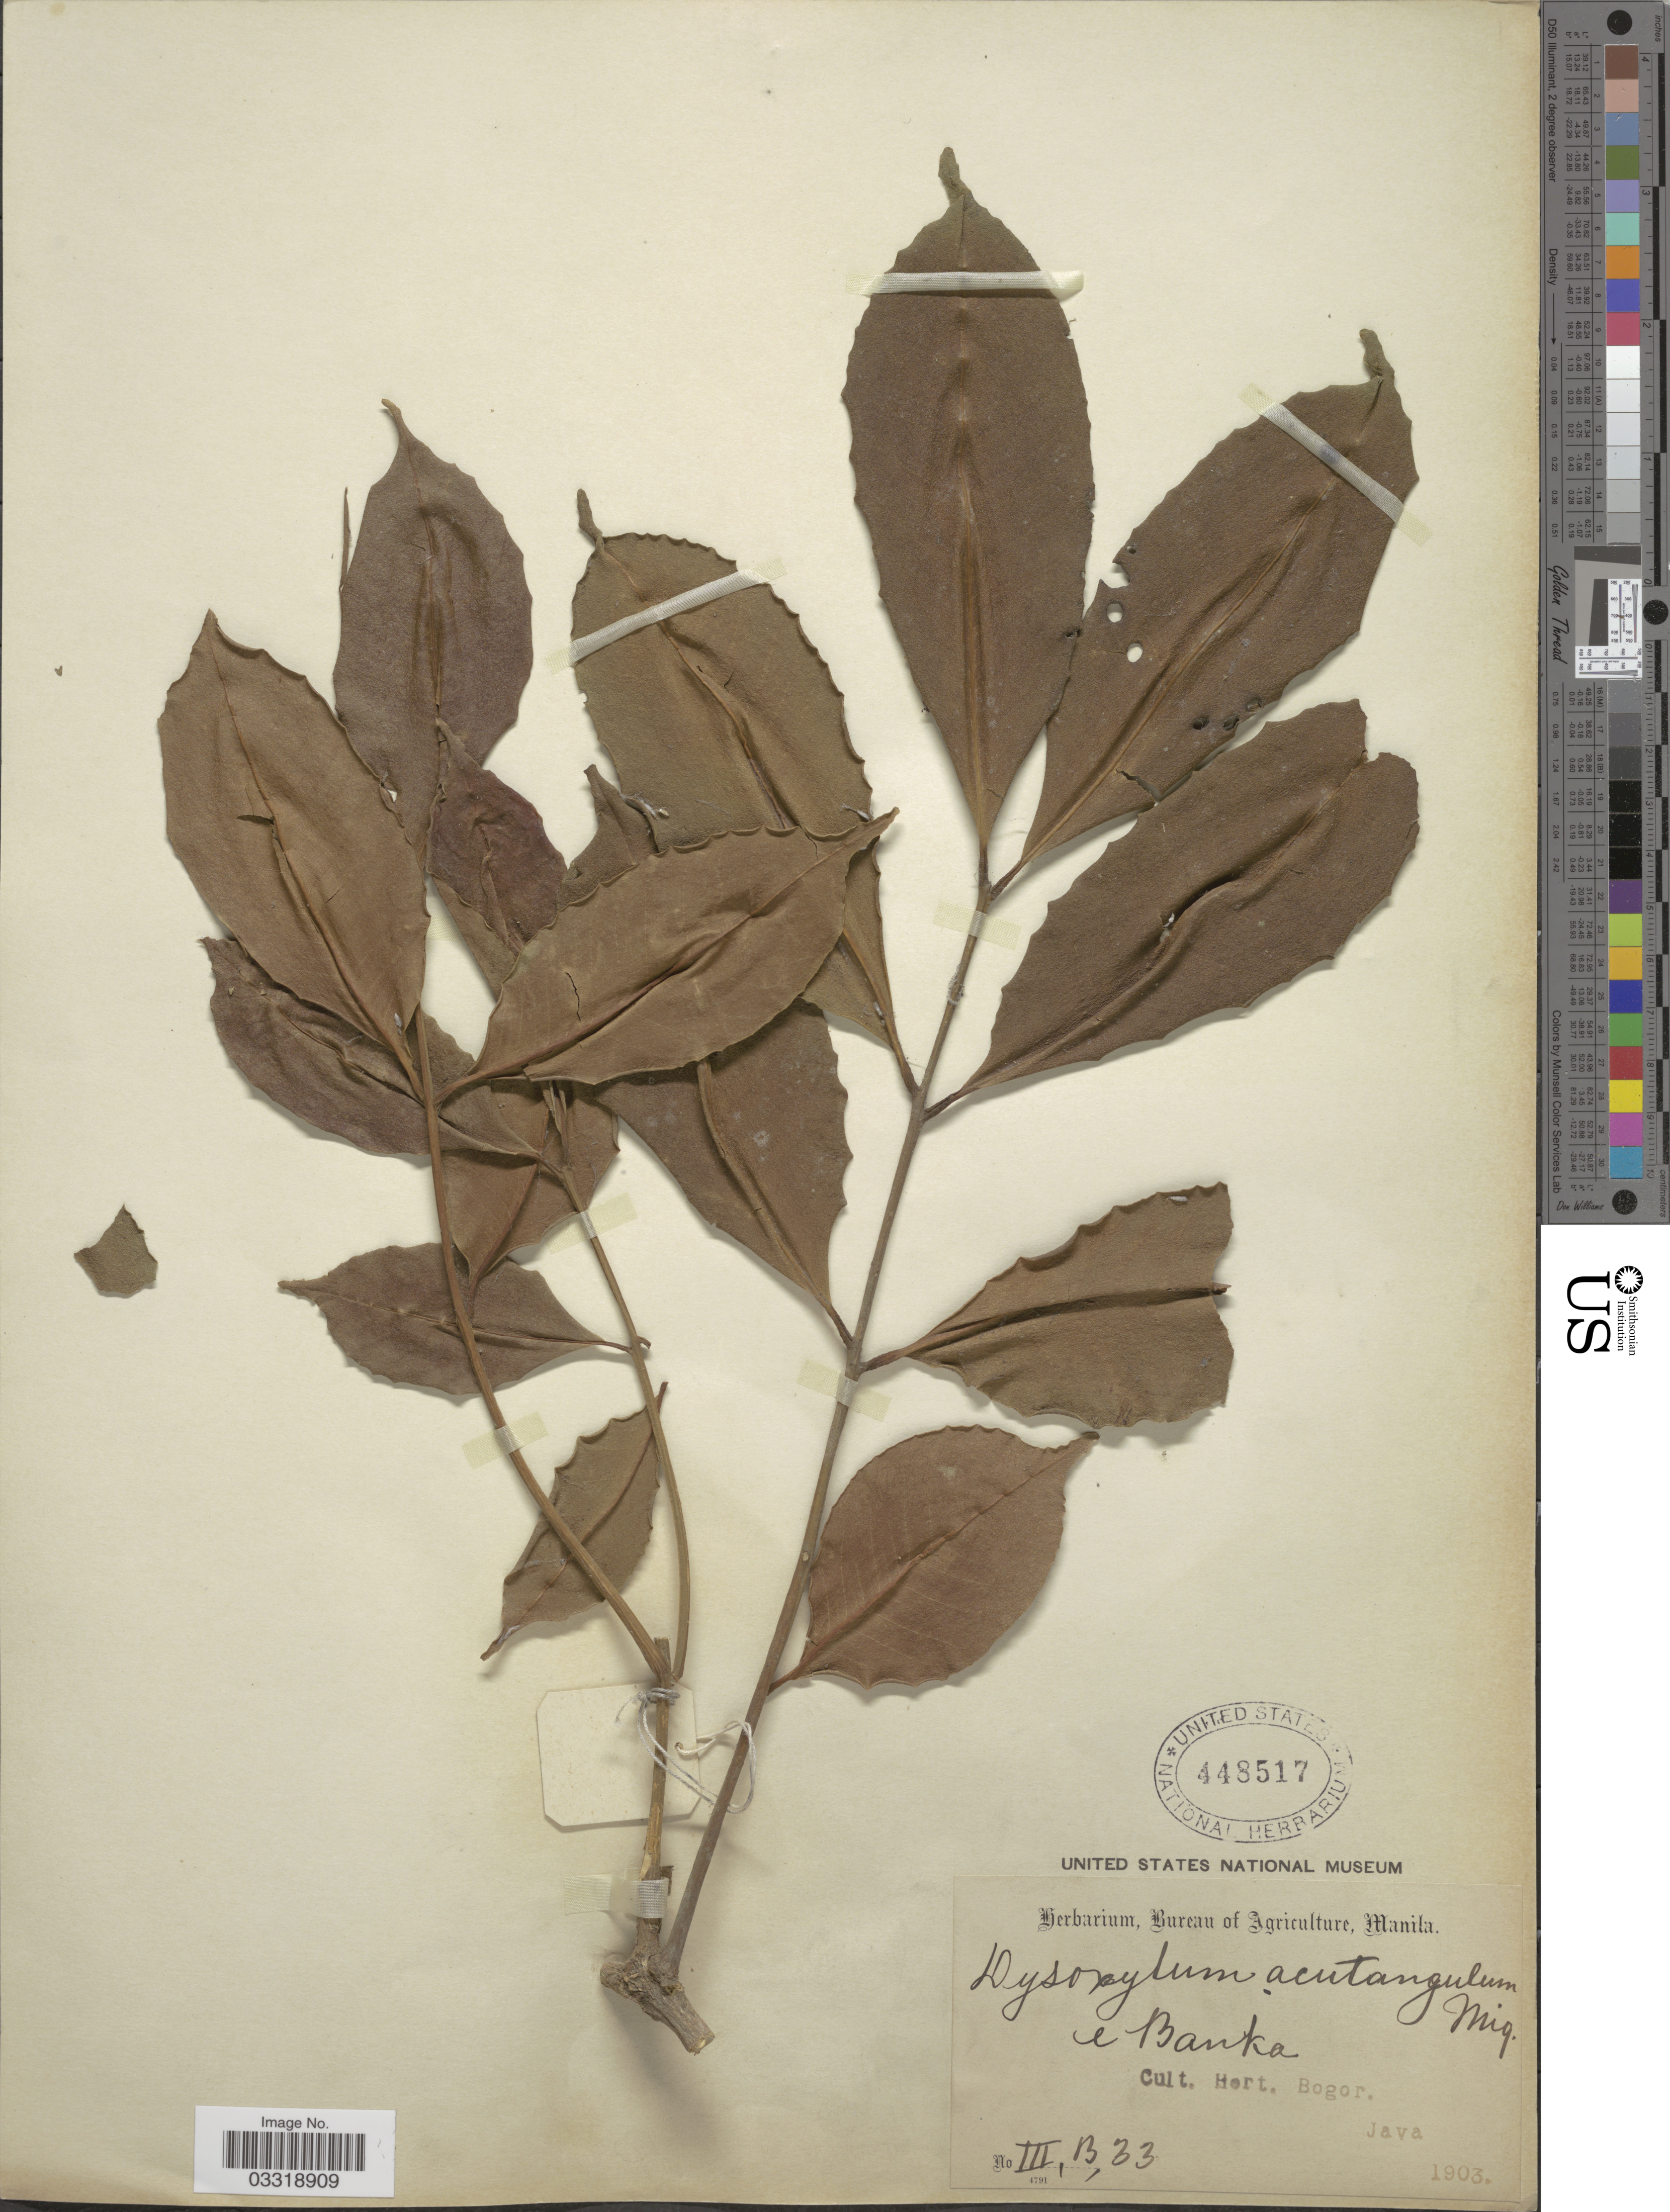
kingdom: Plantae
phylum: Tracheophyta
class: Magnoliopsida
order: Sapindales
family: Meliaceae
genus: Dysoxylum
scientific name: Dysoxylum acutangulum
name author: Miq.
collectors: ex Herb. Bur. Agric. Manila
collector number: III,C,33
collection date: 1903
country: Indonesia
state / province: Java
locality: Cult. Hort. Bogor. Banka.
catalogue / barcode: US 448517